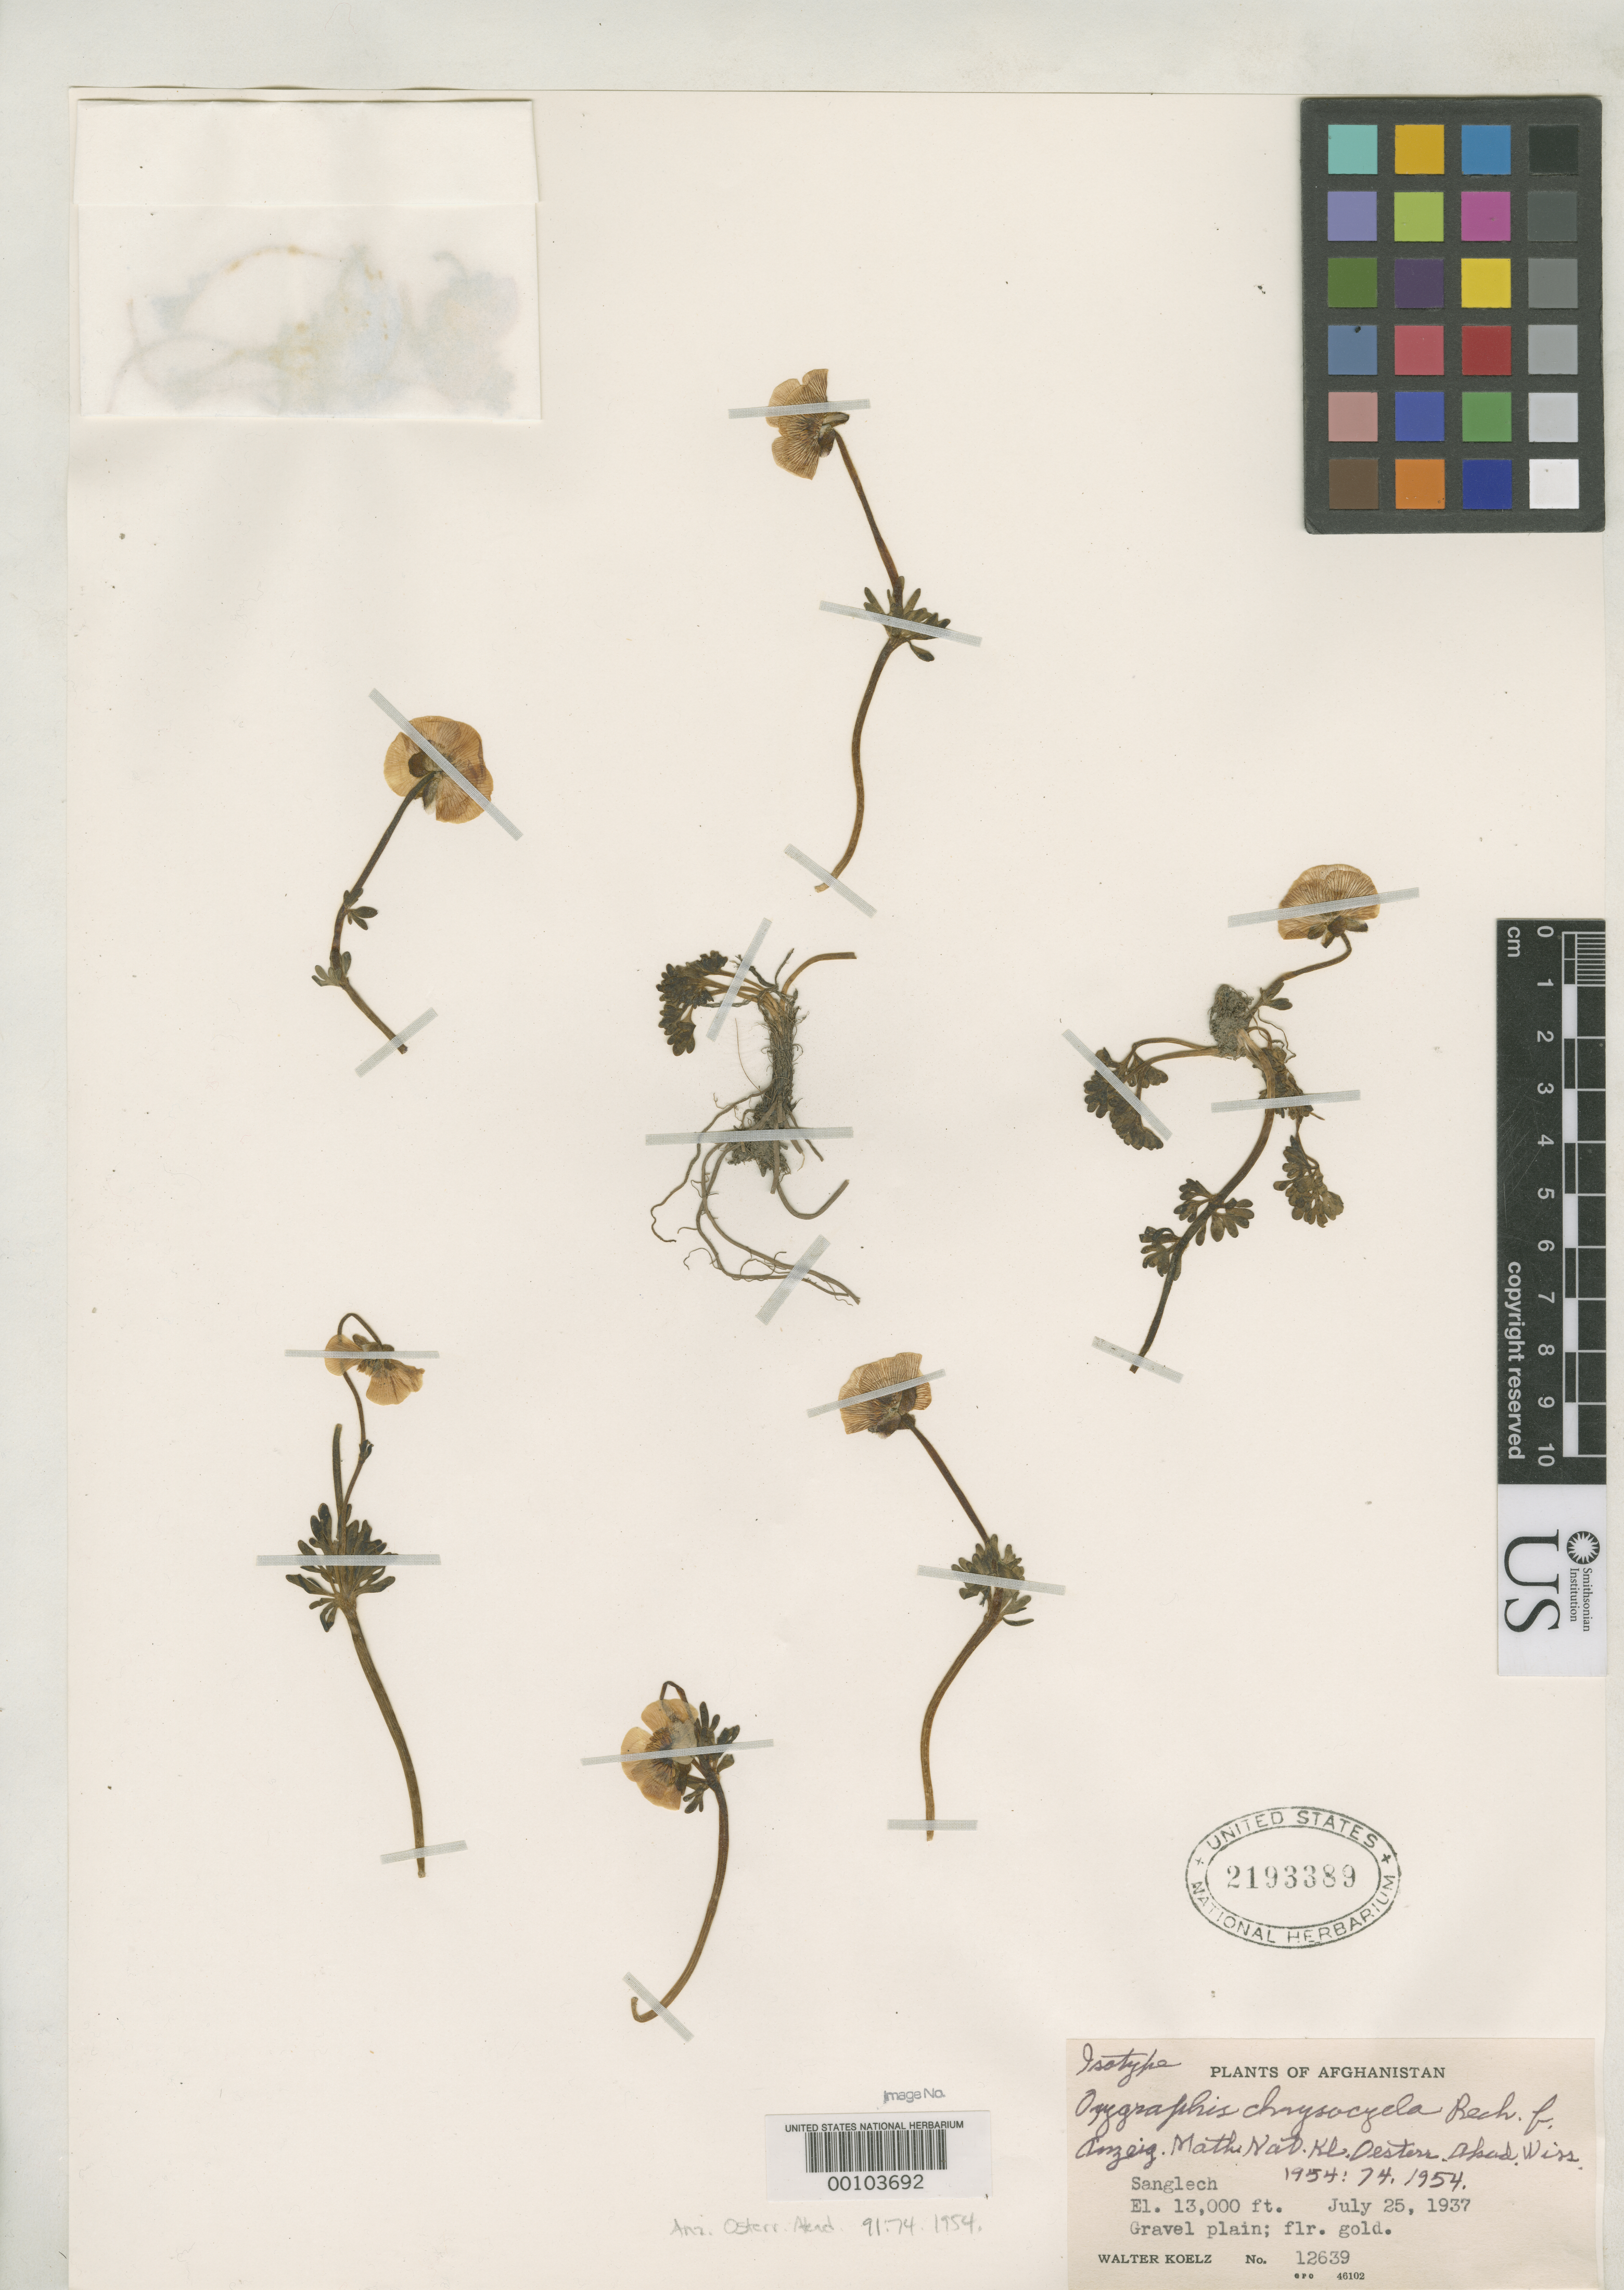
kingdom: Plantae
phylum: Tracheophyta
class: Magnoliopsida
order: Ranunculales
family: Ranunculaceae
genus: Oxygraphis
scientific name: Oxygraphis chrysocycla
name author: Rech. f.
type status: Isotype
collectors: W. N. Koelz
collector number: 12639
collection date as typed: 25 Jul 1937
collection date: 1937-07-25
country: Afghanistan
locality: Sanglech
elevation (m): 3962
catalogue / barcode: US 2193389